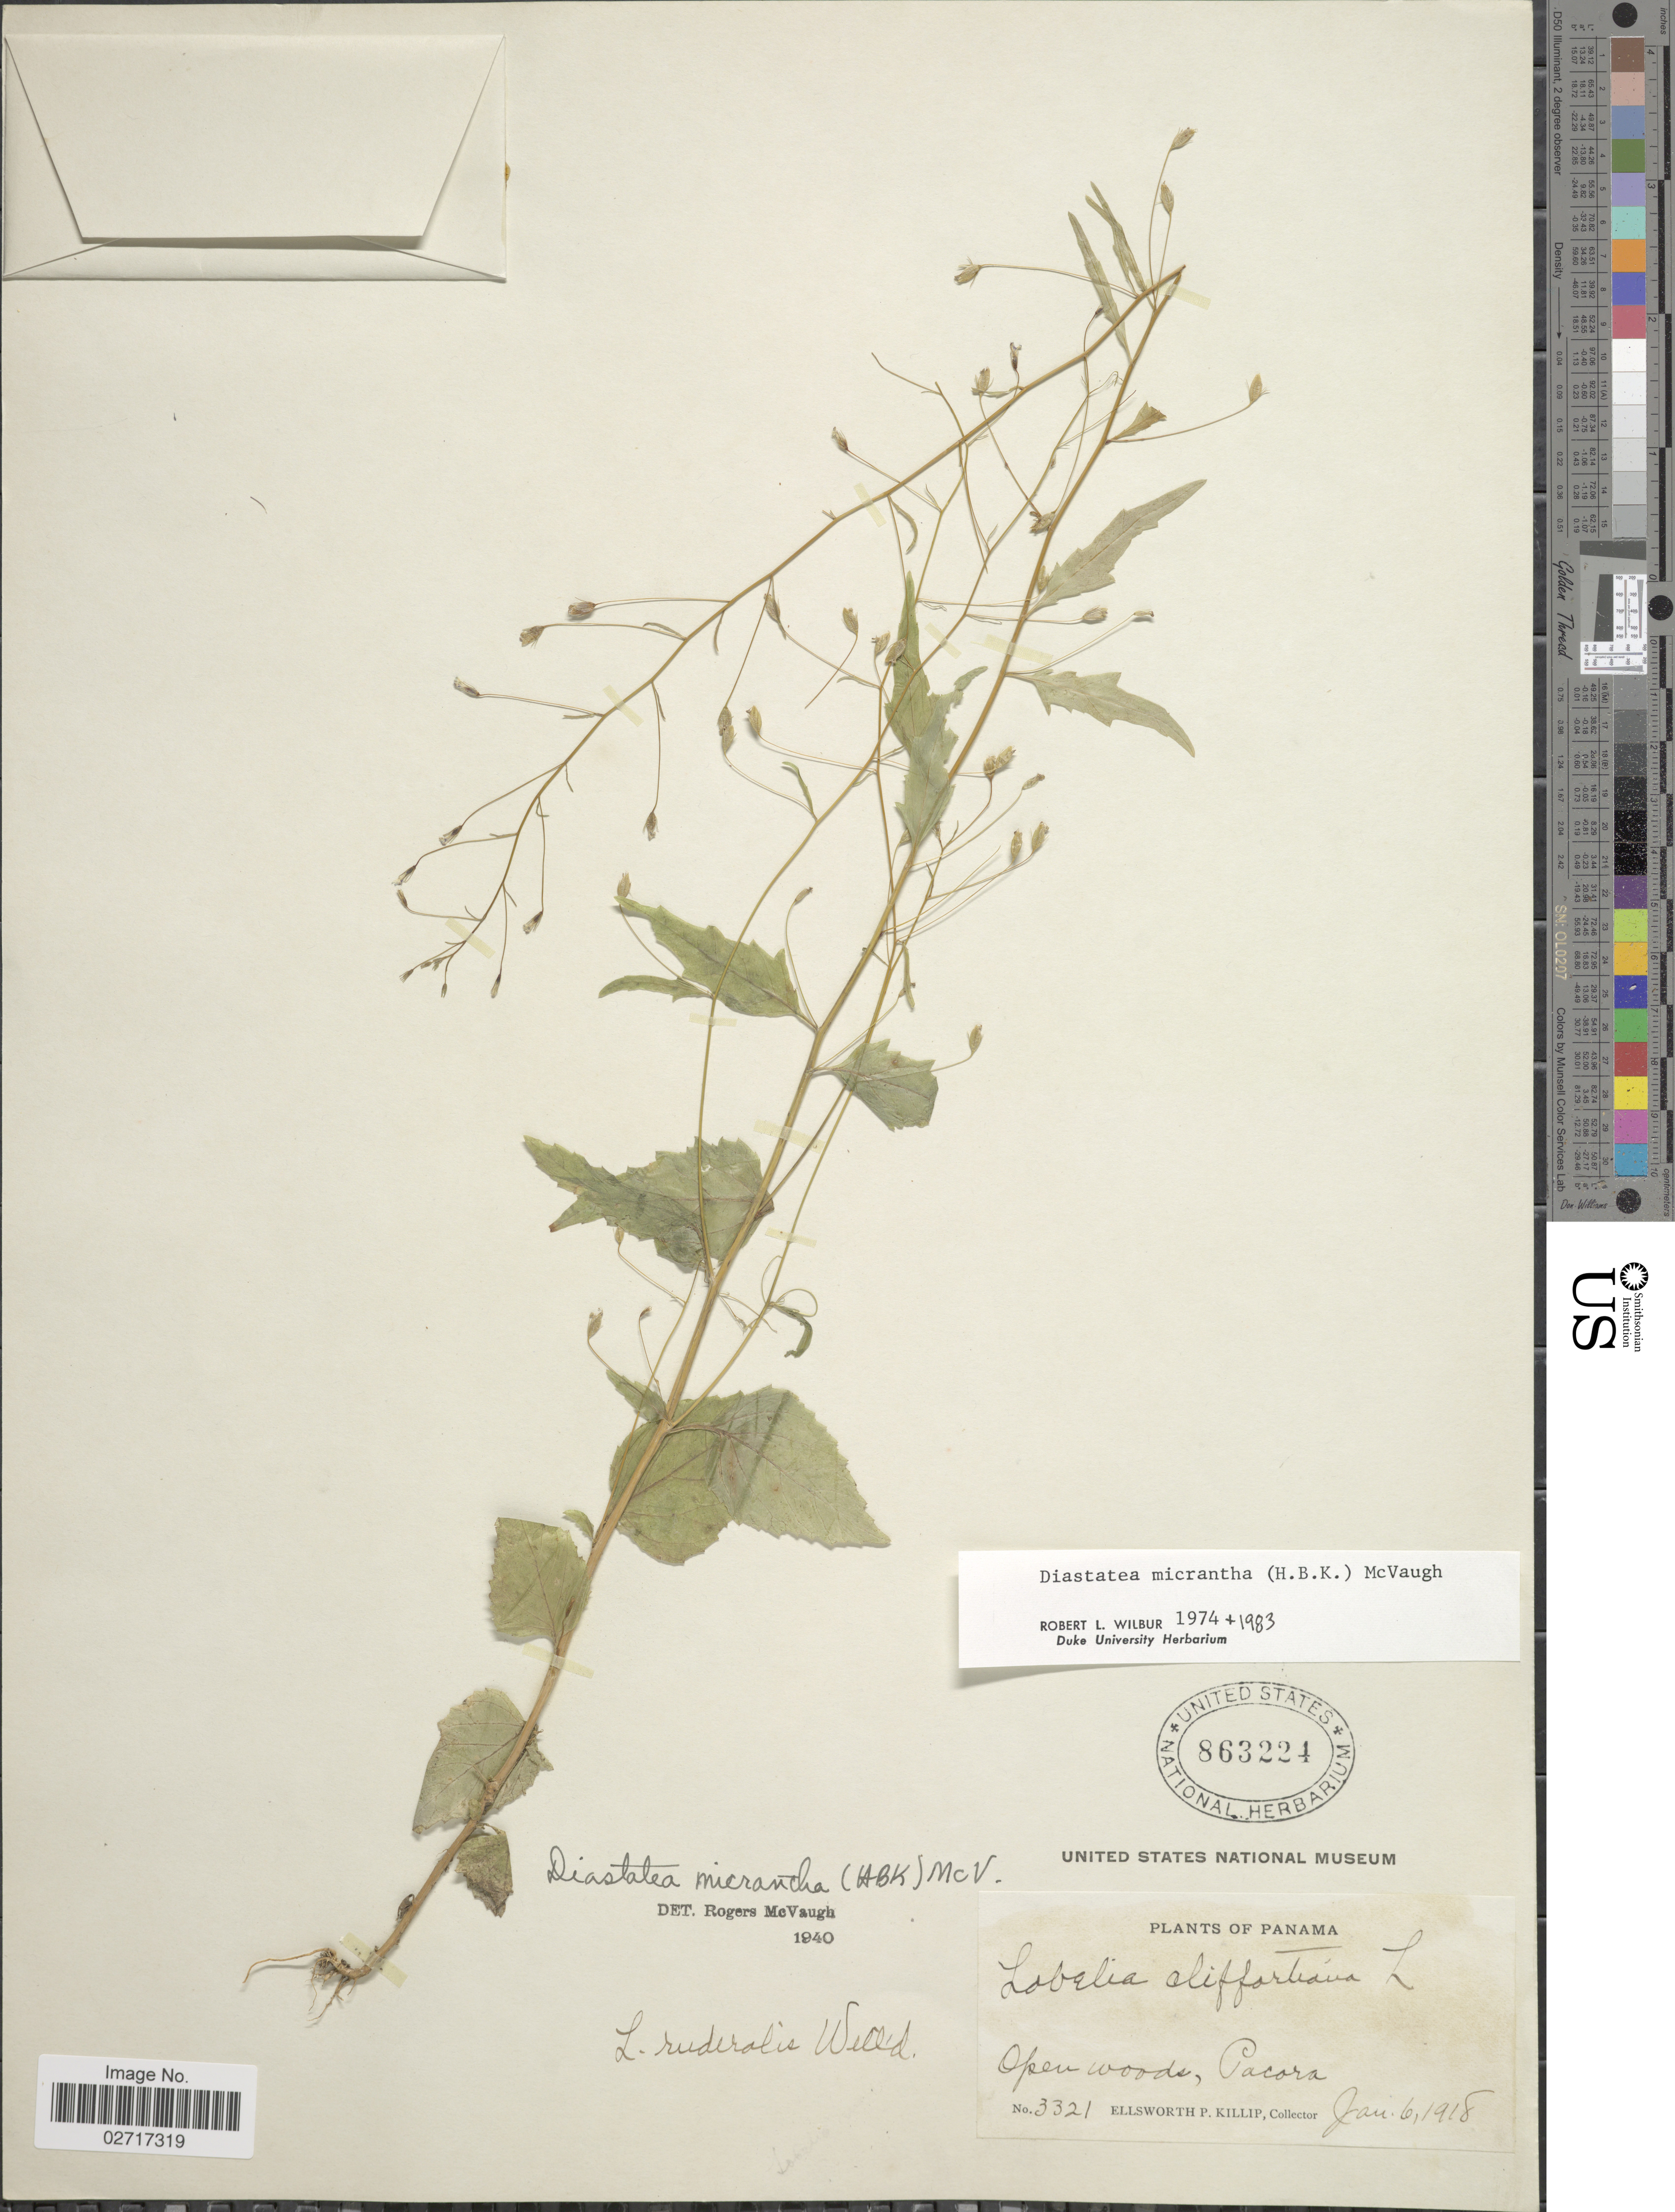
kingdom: Plantae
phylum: Tracheophyta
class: Magnoliopsida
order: Asterales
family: Campanulaceae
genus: Diastatea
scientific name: Diastatea micrantha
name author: (Kunth) McVaugh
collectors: E. P. Killip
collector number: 3321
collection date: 1918-01-06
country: Panama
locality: Open woods, Pacora.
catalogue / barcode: US 863224